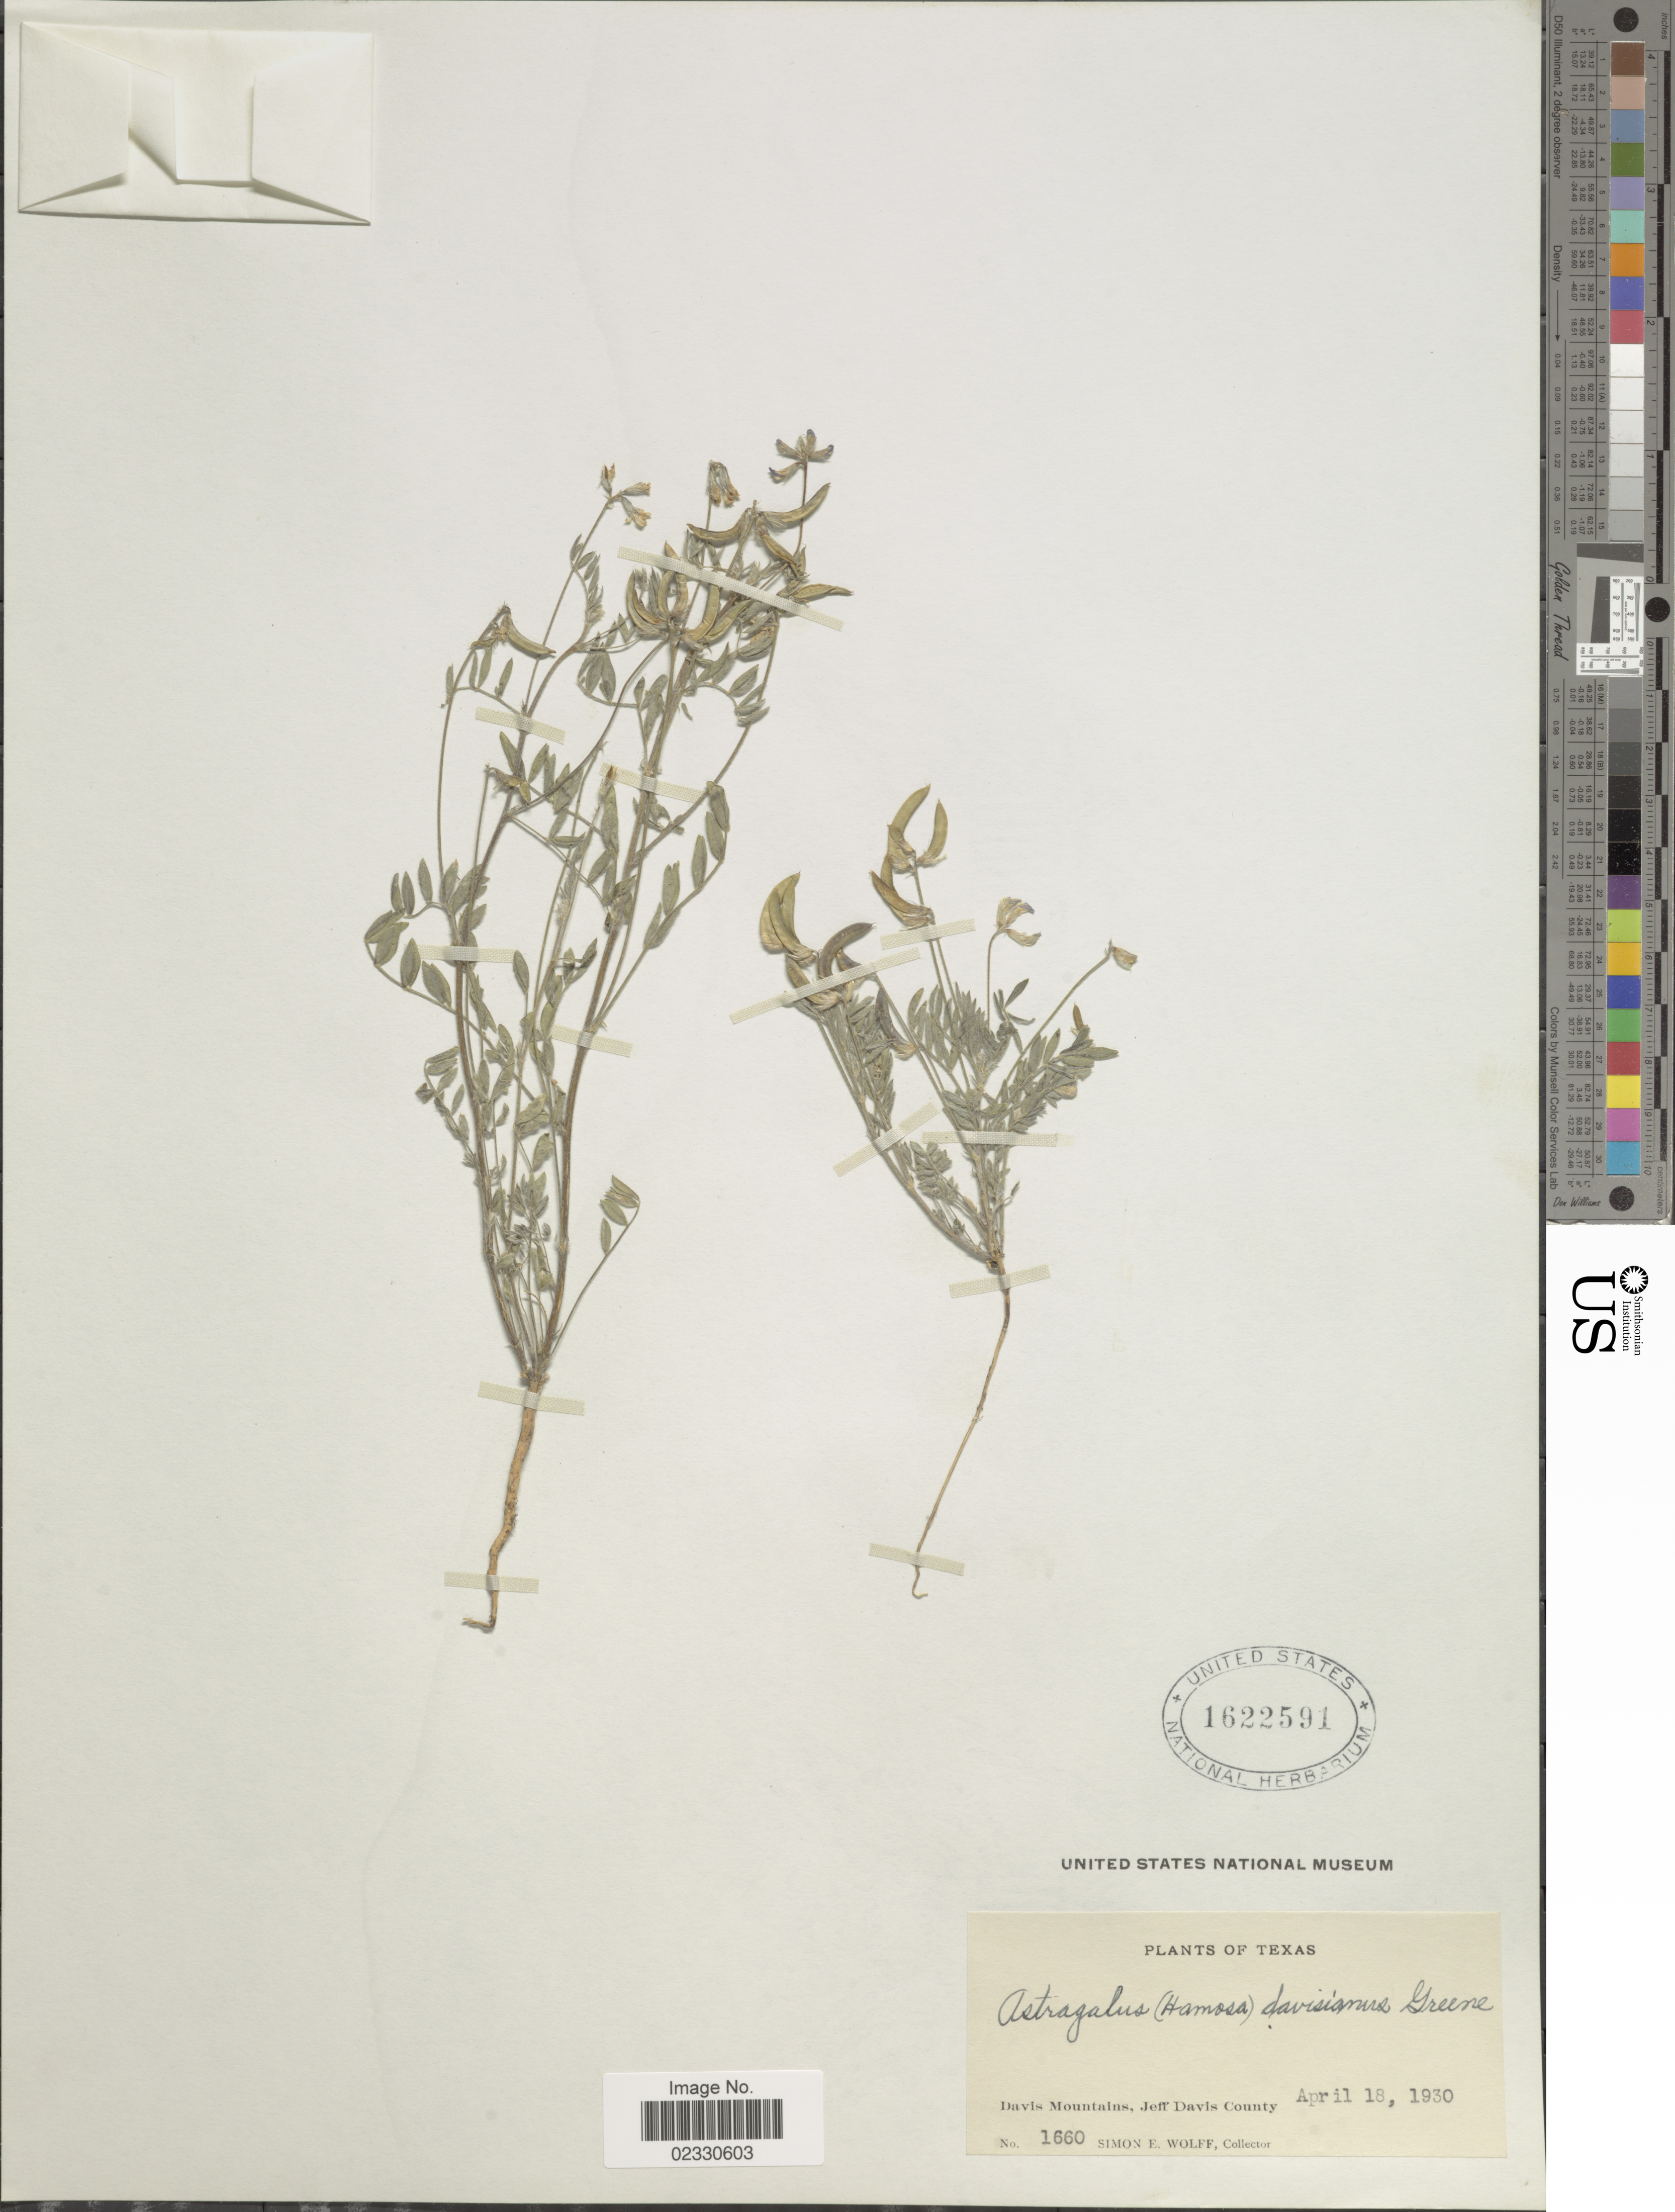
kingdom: Plantae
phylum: Tracheophyta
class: Magnoliopsida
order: Fabales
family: Fabaceae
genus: Astragalus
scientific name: Astragalus davisianus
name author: (Rydb.) Greene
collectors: S. E. Wolff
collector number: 1660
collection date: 1930-04-18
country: United States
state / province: Texas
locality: Davis Mountains, Jeff Davis County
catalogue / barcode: US 1622591